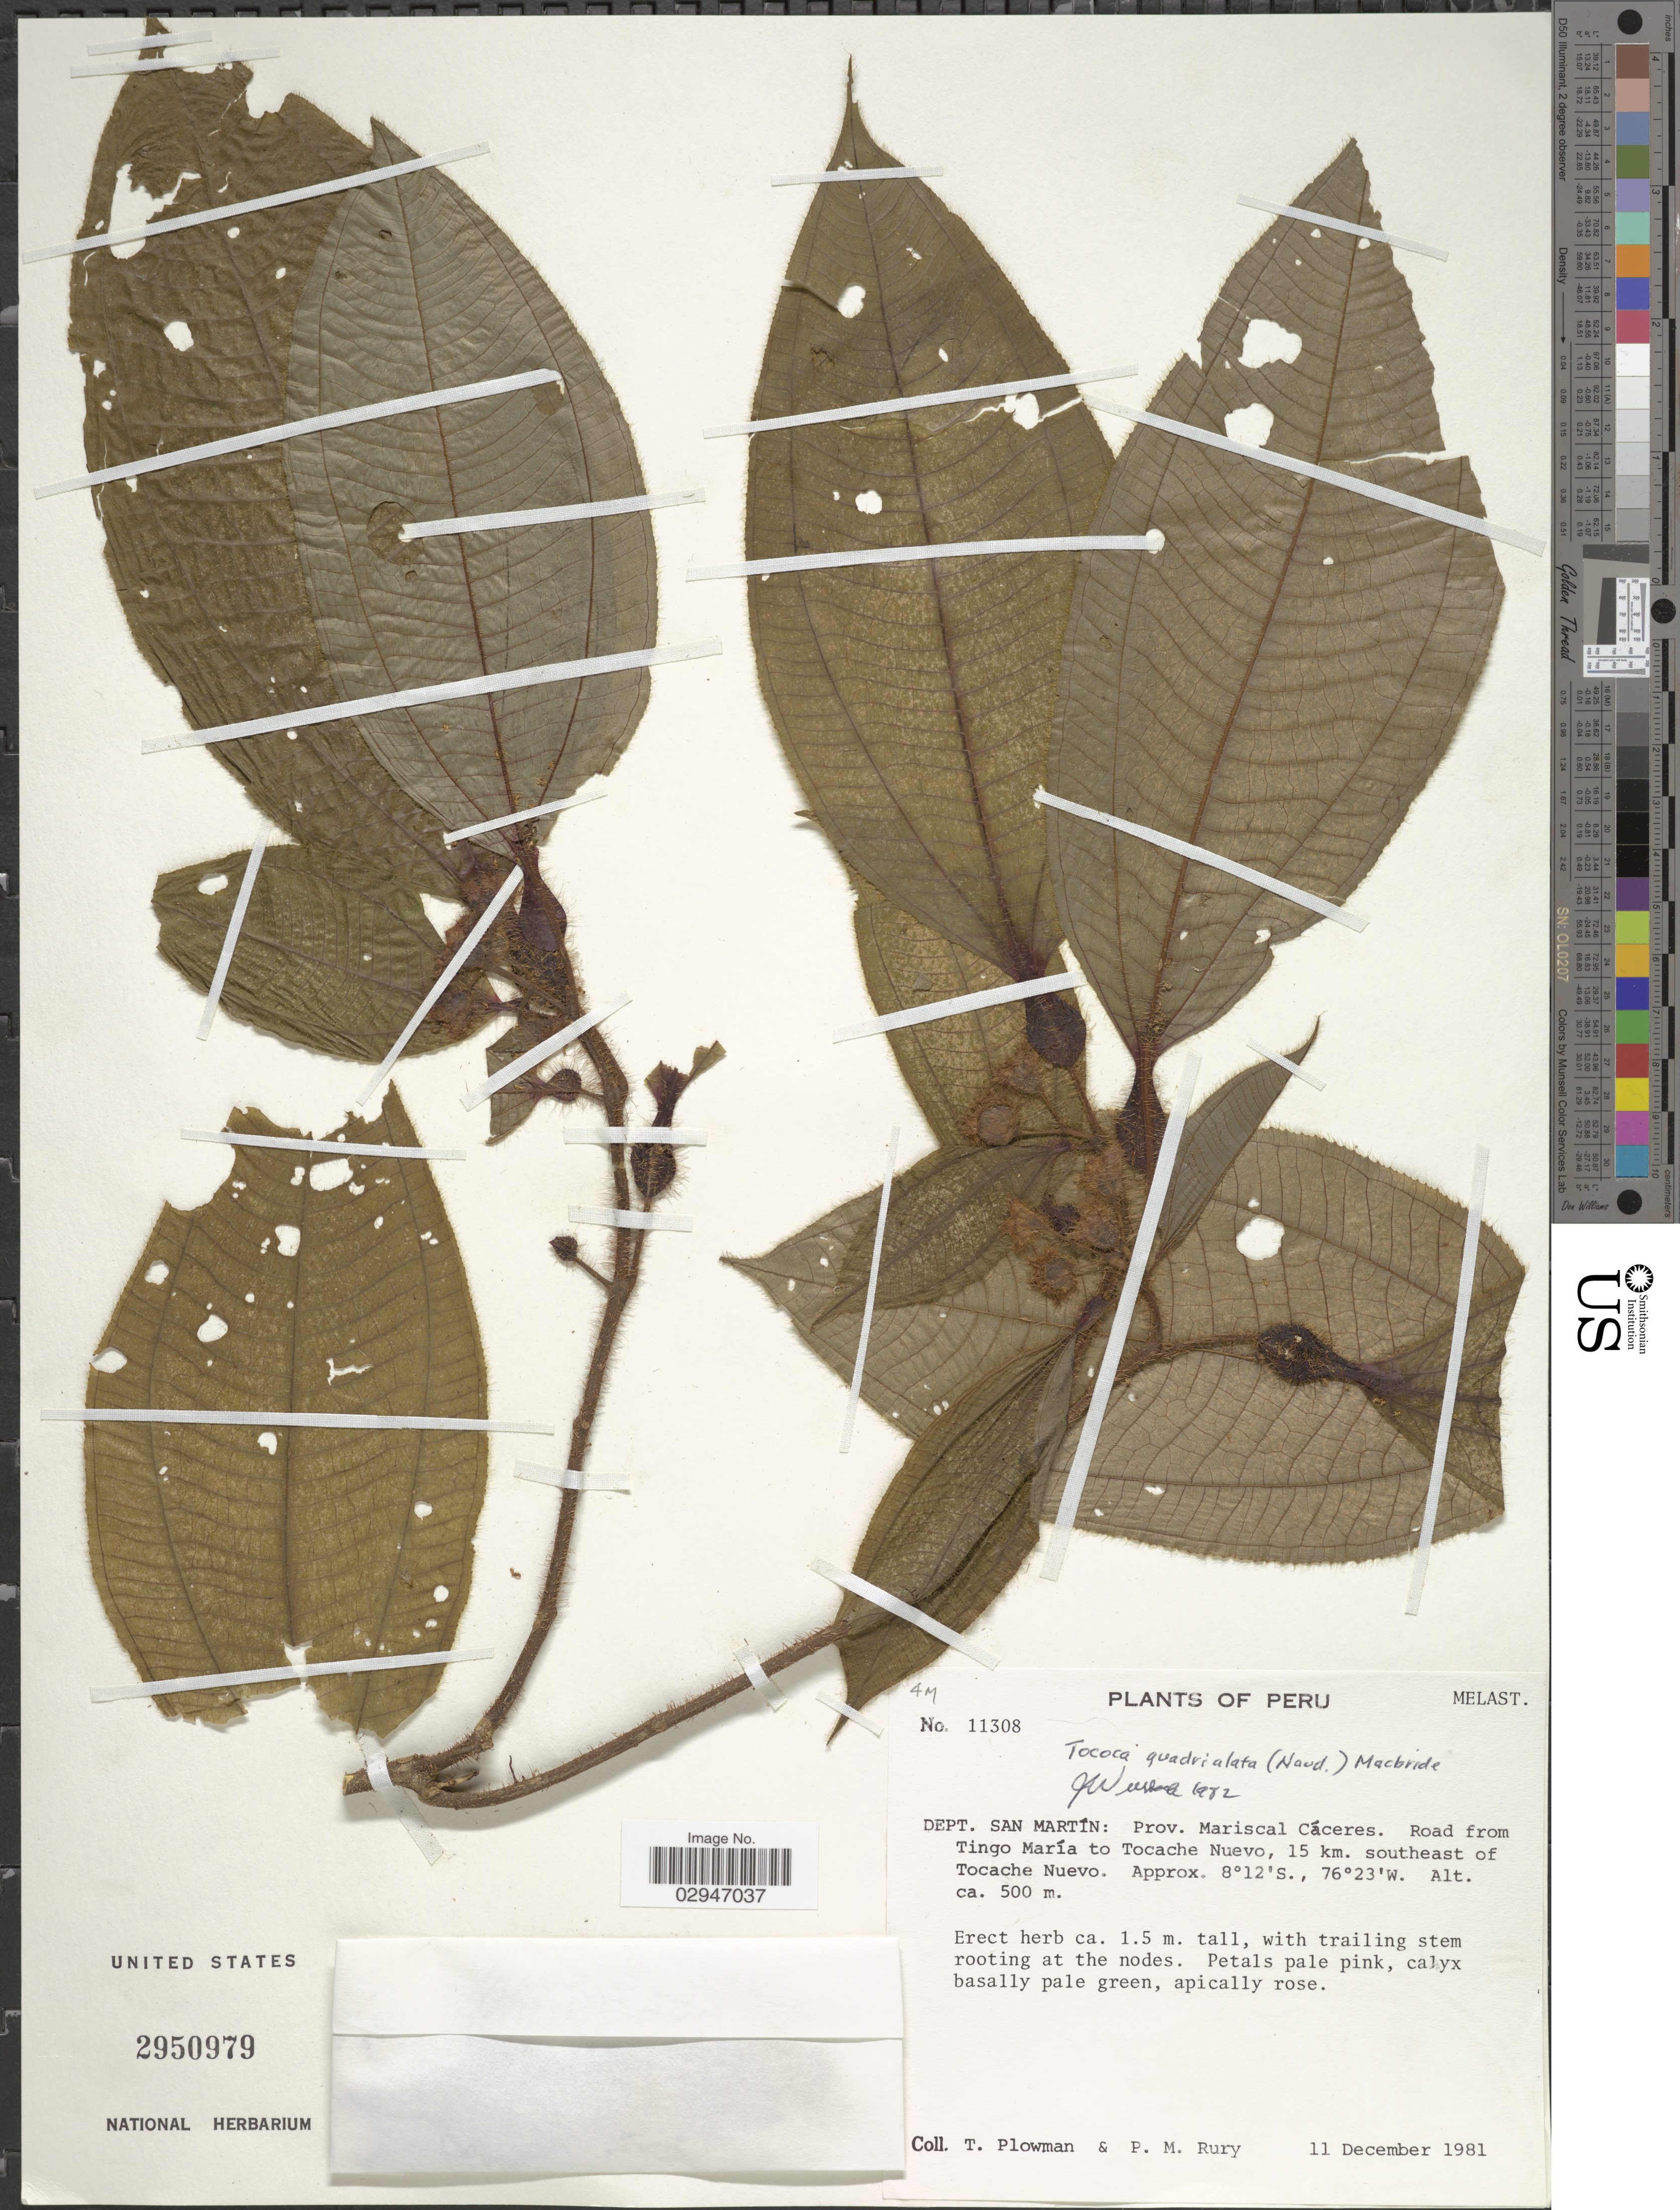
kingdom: Plantae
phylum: Tracheophyta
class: Magnoliopsida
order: Myrtales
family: Melastomataceae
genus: Tococa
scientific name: Tococa quadrialata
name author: (Naudin) J.F. Macbr.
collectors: T. Plowman & P. M. Rury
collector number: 11308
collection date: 1981-12-11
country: Peru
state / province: San Martín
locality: Dept. San Martín: Prov. Mariscal Cáceres. Road from Tingo María to Tocache Nuevo, 15 km. southeast of Tocache Nuevo.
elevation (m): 500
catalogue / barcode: US 2950979